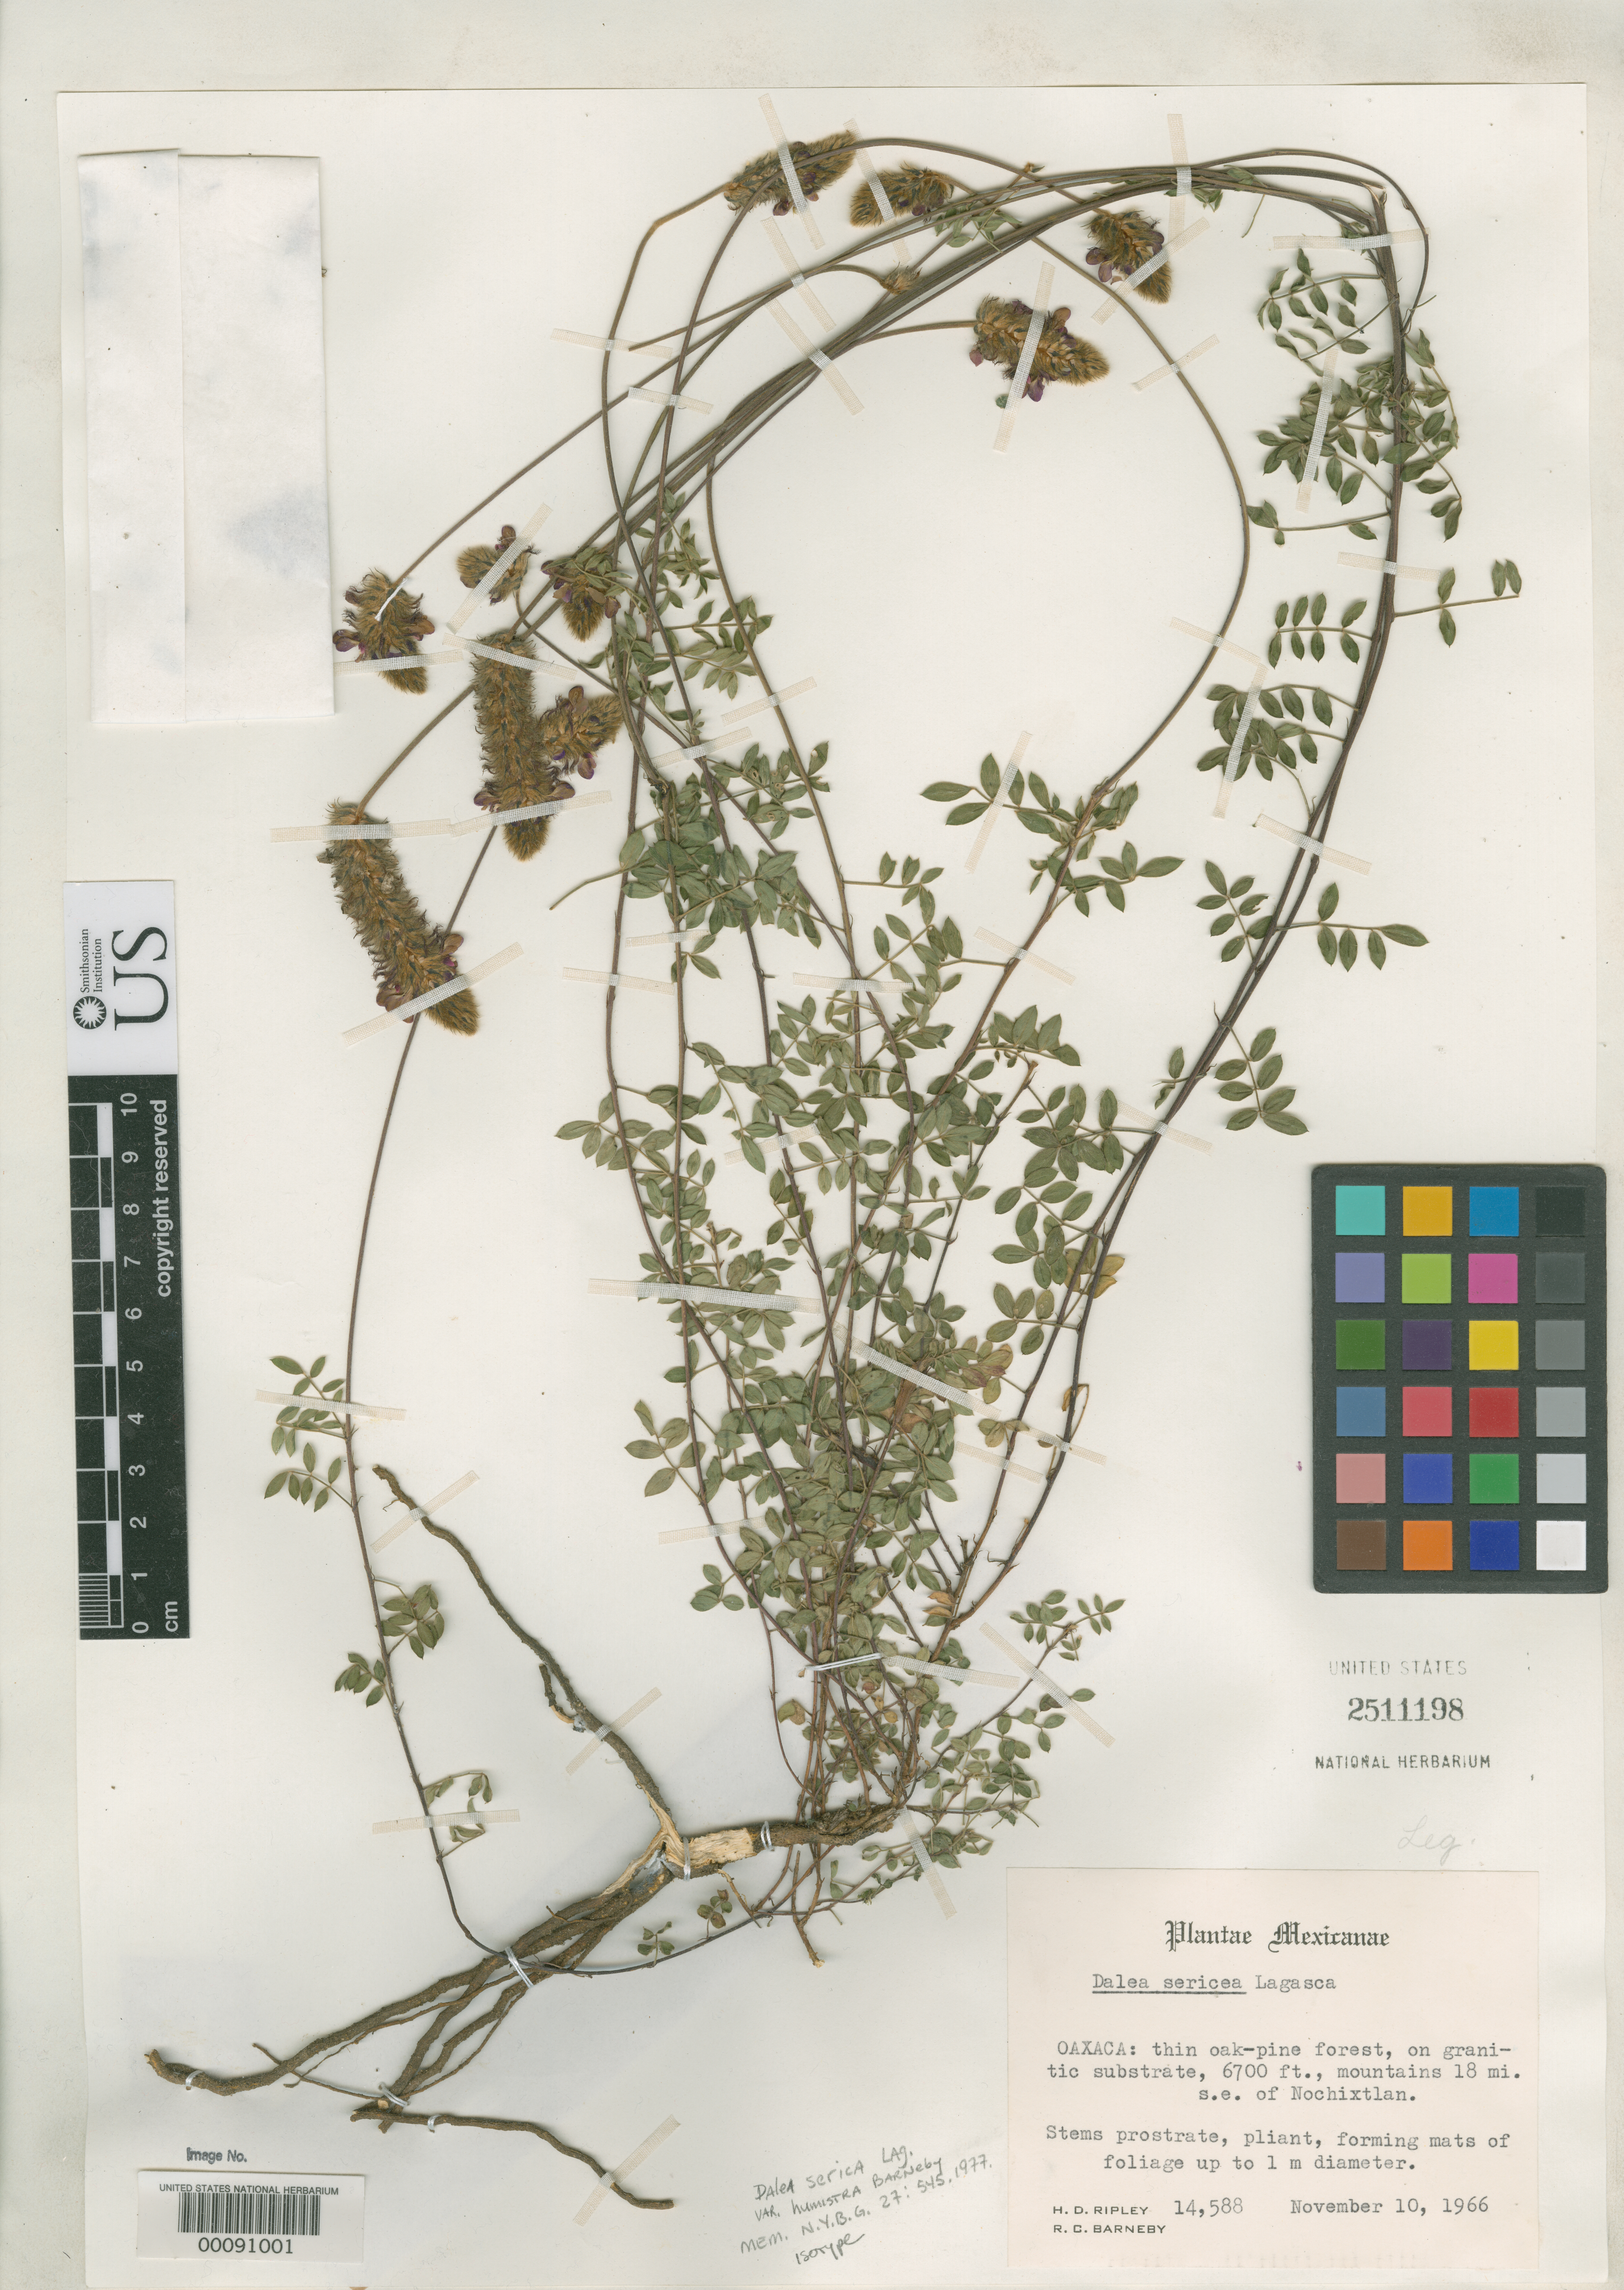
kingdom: Plantae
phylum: Tracheophyta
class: Magnoliopsida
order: Fabales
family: Fabaceae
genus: Dalea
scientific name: Dalea sericea var. humistrata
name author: Barneby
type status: Isotype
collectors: H. Ripley & R. C. Barneby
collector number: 14588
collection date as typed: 10 Nov 1966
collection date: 1966-11-10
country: Mexico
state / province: Oaxaca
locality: Mts. 18 mi SE of Nochixtlan; alt. 6700 ft.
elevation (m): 2042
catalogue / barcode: US 2511198